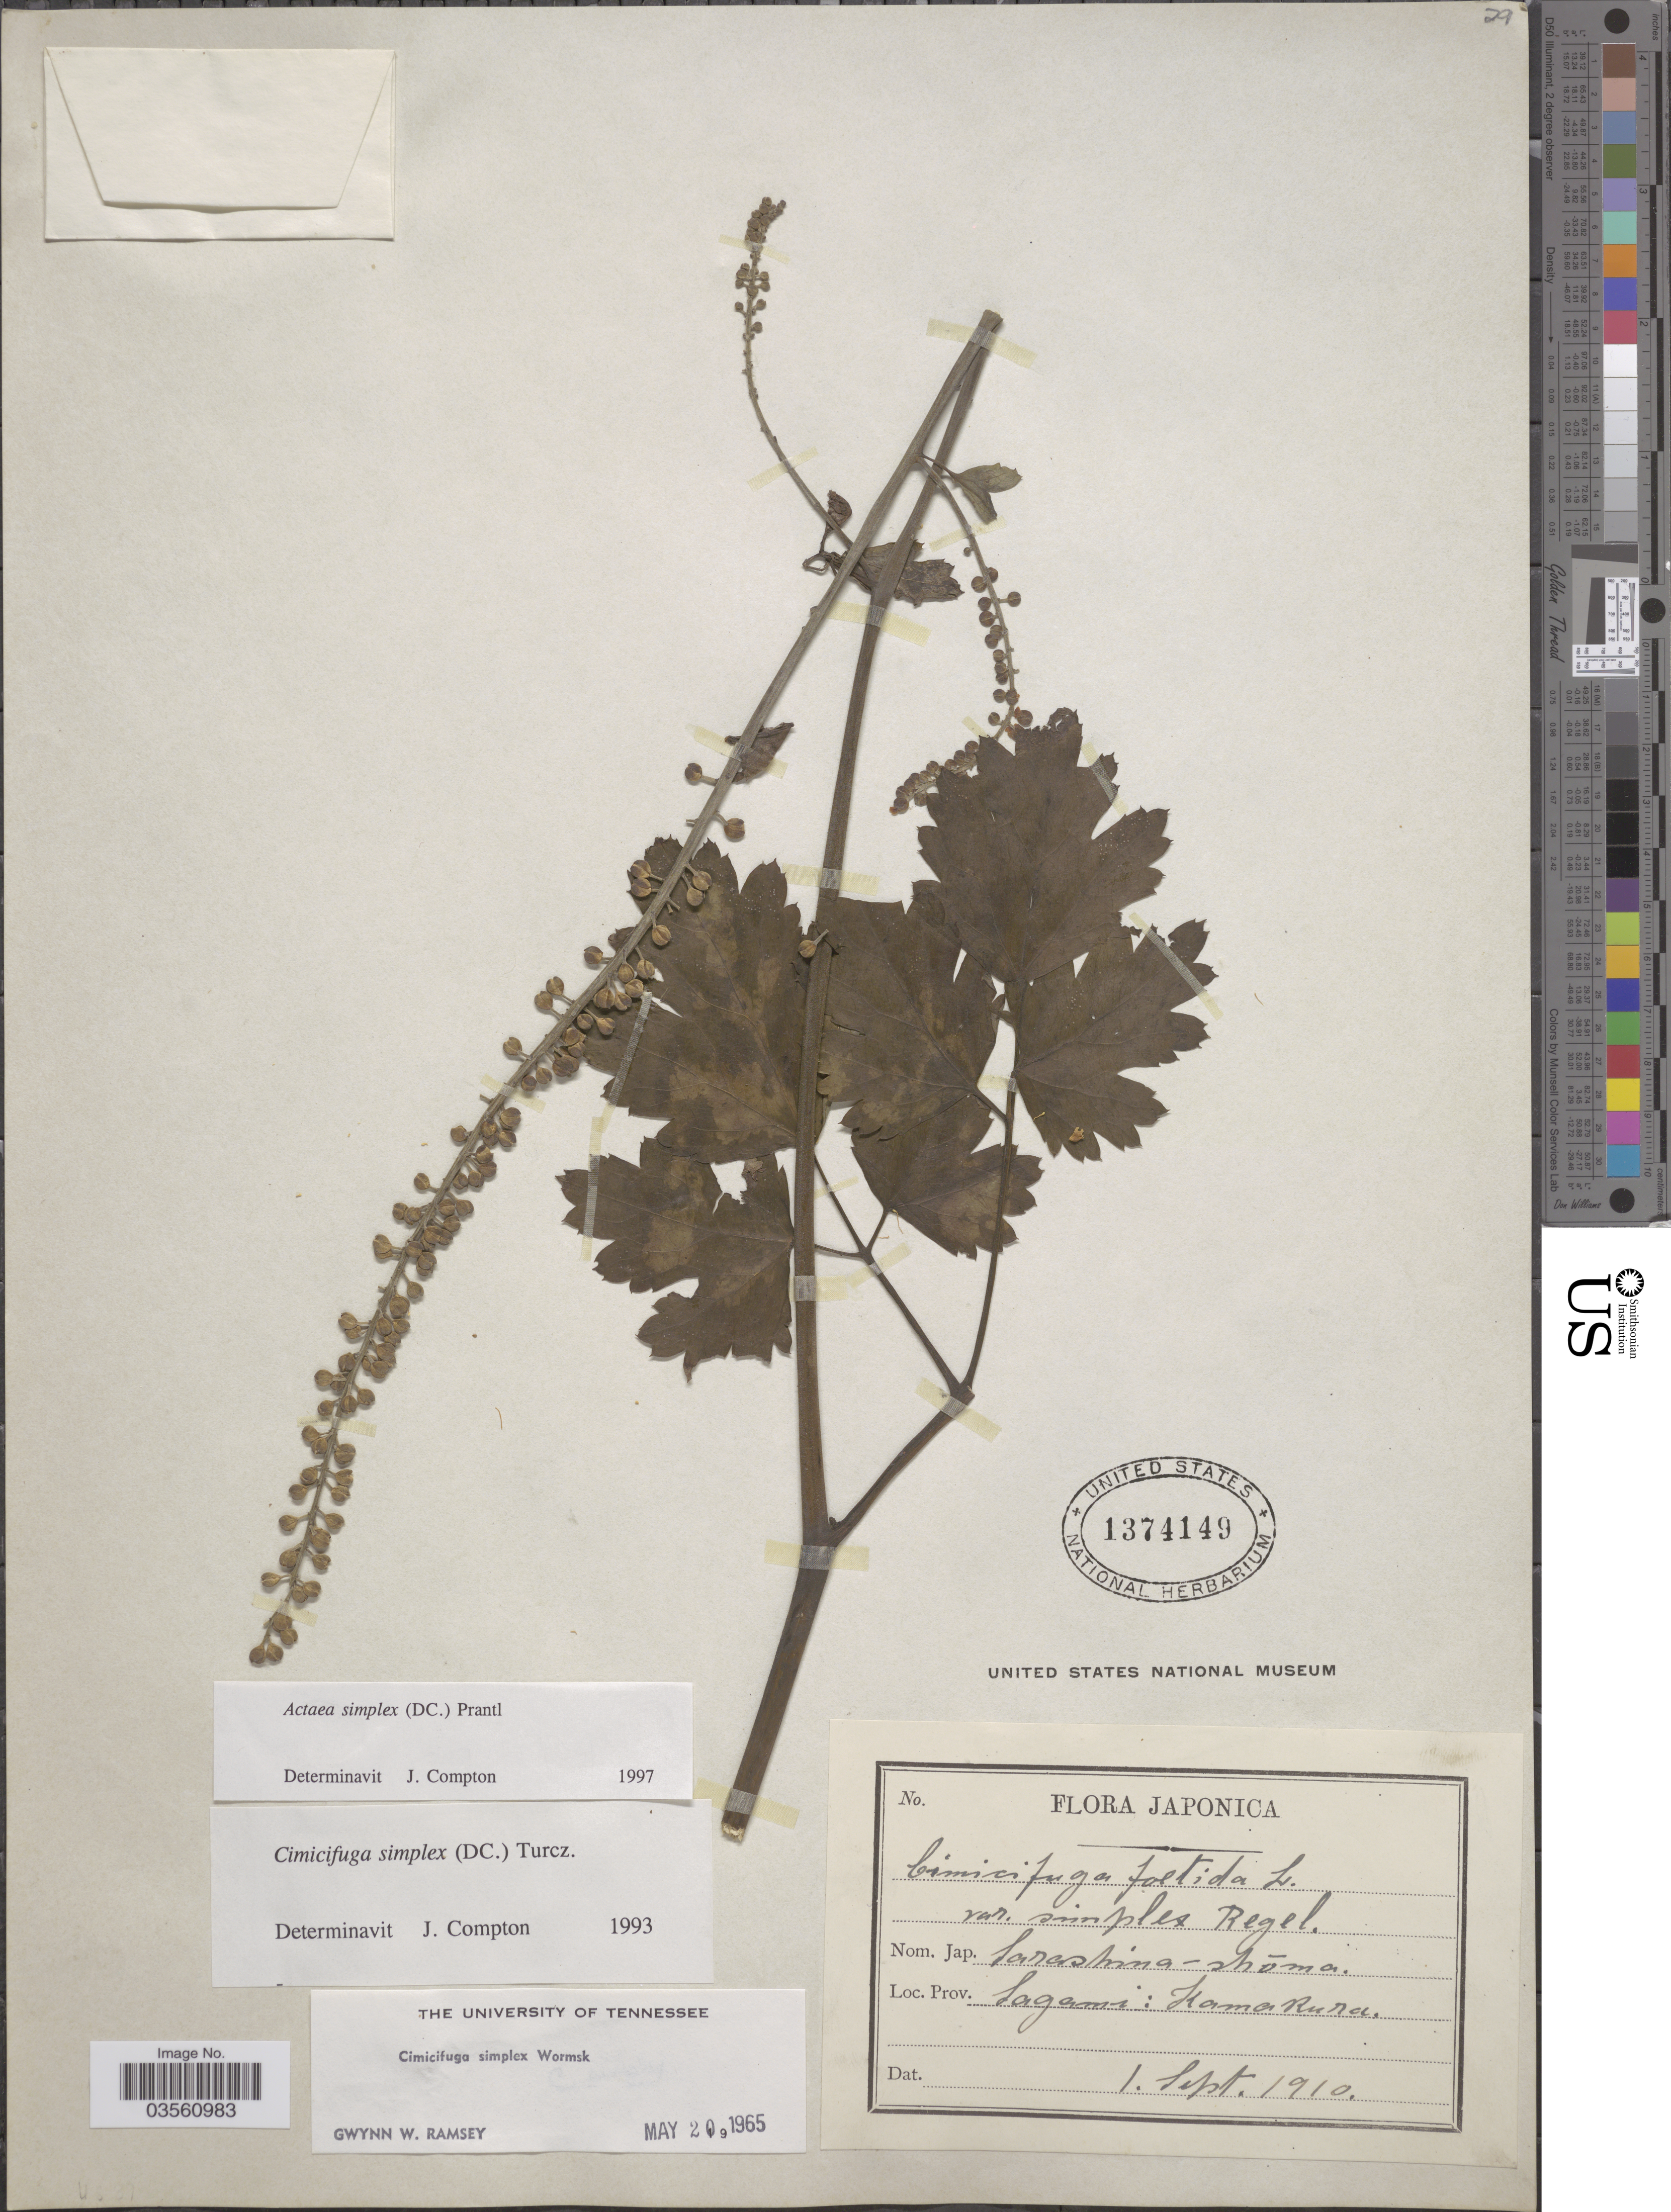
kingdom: Plantae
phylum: Tracheophyta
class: Magnoliopsida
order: Ranunculales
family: Ranunculaceae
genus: Actaea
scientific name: Actaea simplex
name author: (DC.) Wormsk. ex Prantl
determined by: Compton, J. A.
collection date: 1910-09-01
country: Japan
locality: Prov. Sagami: Kamakura.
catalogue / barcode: US 1374149